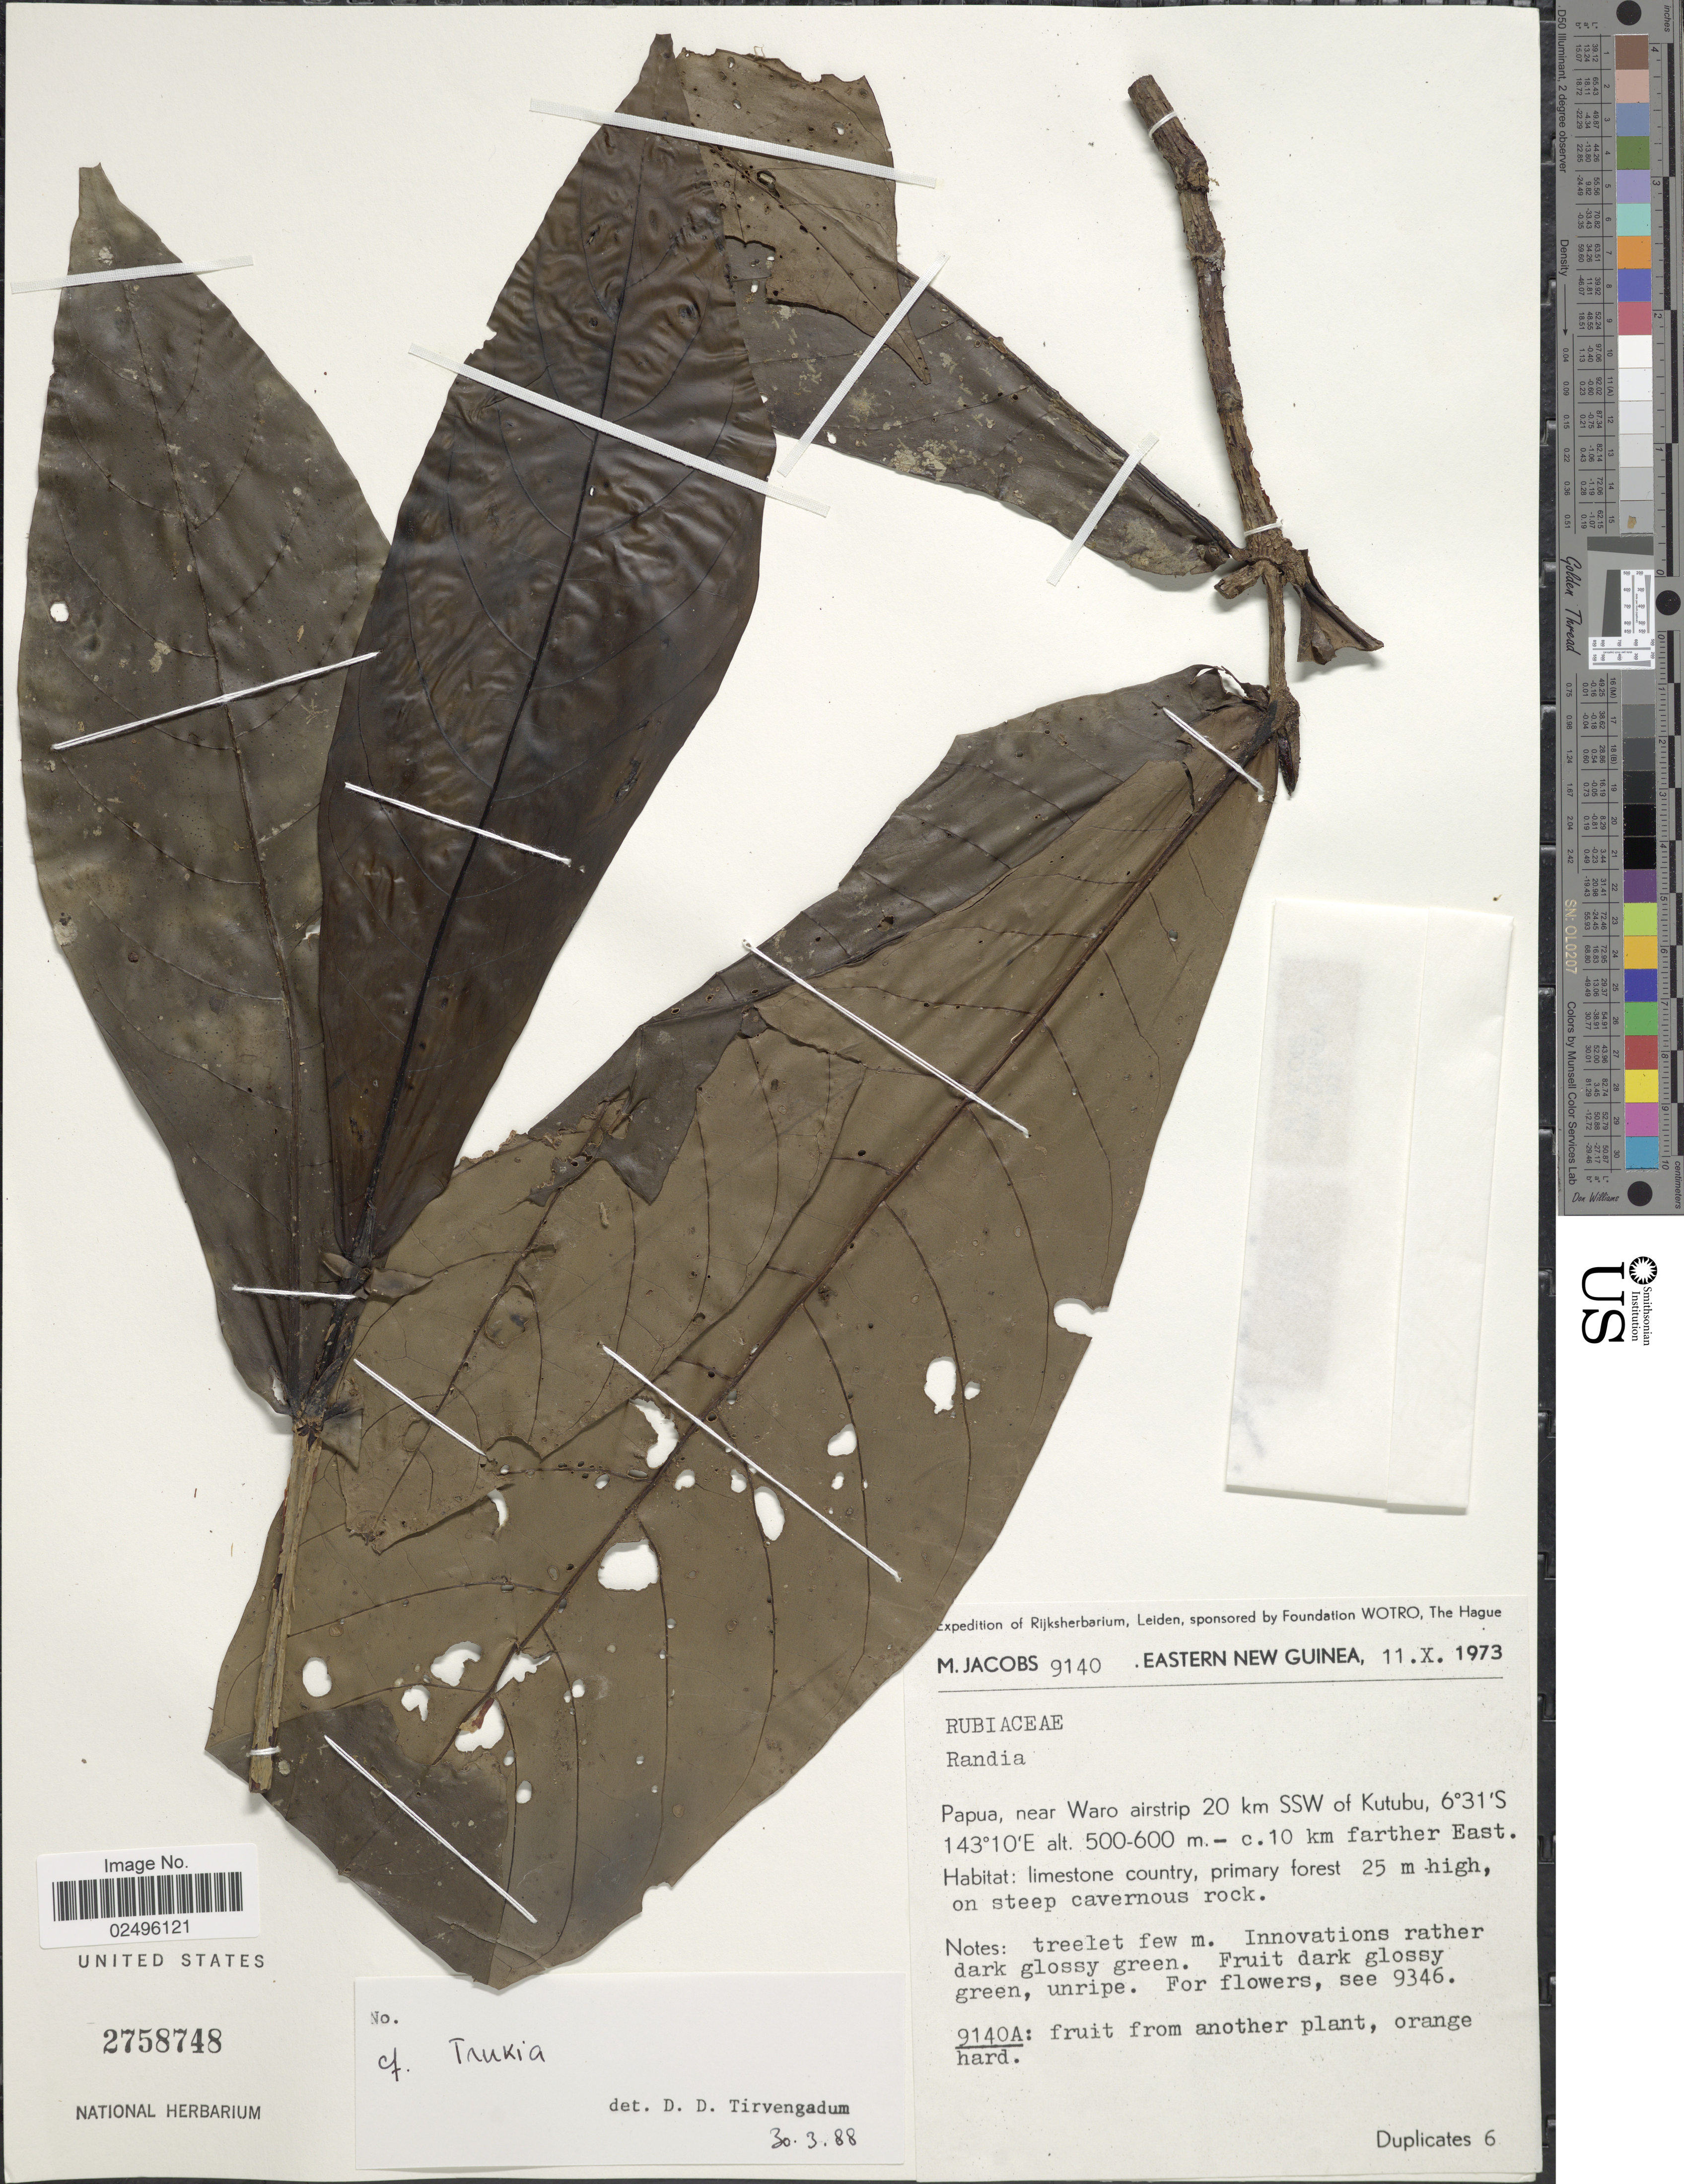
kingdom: Plantae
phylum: Tracheophyta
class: Magnoliopsida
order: Gentianales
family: Rubiaceae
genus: Trukia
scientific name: Trukia sp.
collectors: M. Jacobs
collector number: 9140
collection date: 1973-10-11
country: Papua New Guinea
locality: Eastern New Guinea, near Waro airstrip 20 km SSW of Kutubu, c. 10 km farther East, Limestone country, primary forest 25 m high on steep cavernous rock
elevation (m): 500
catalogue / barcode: US 2758748